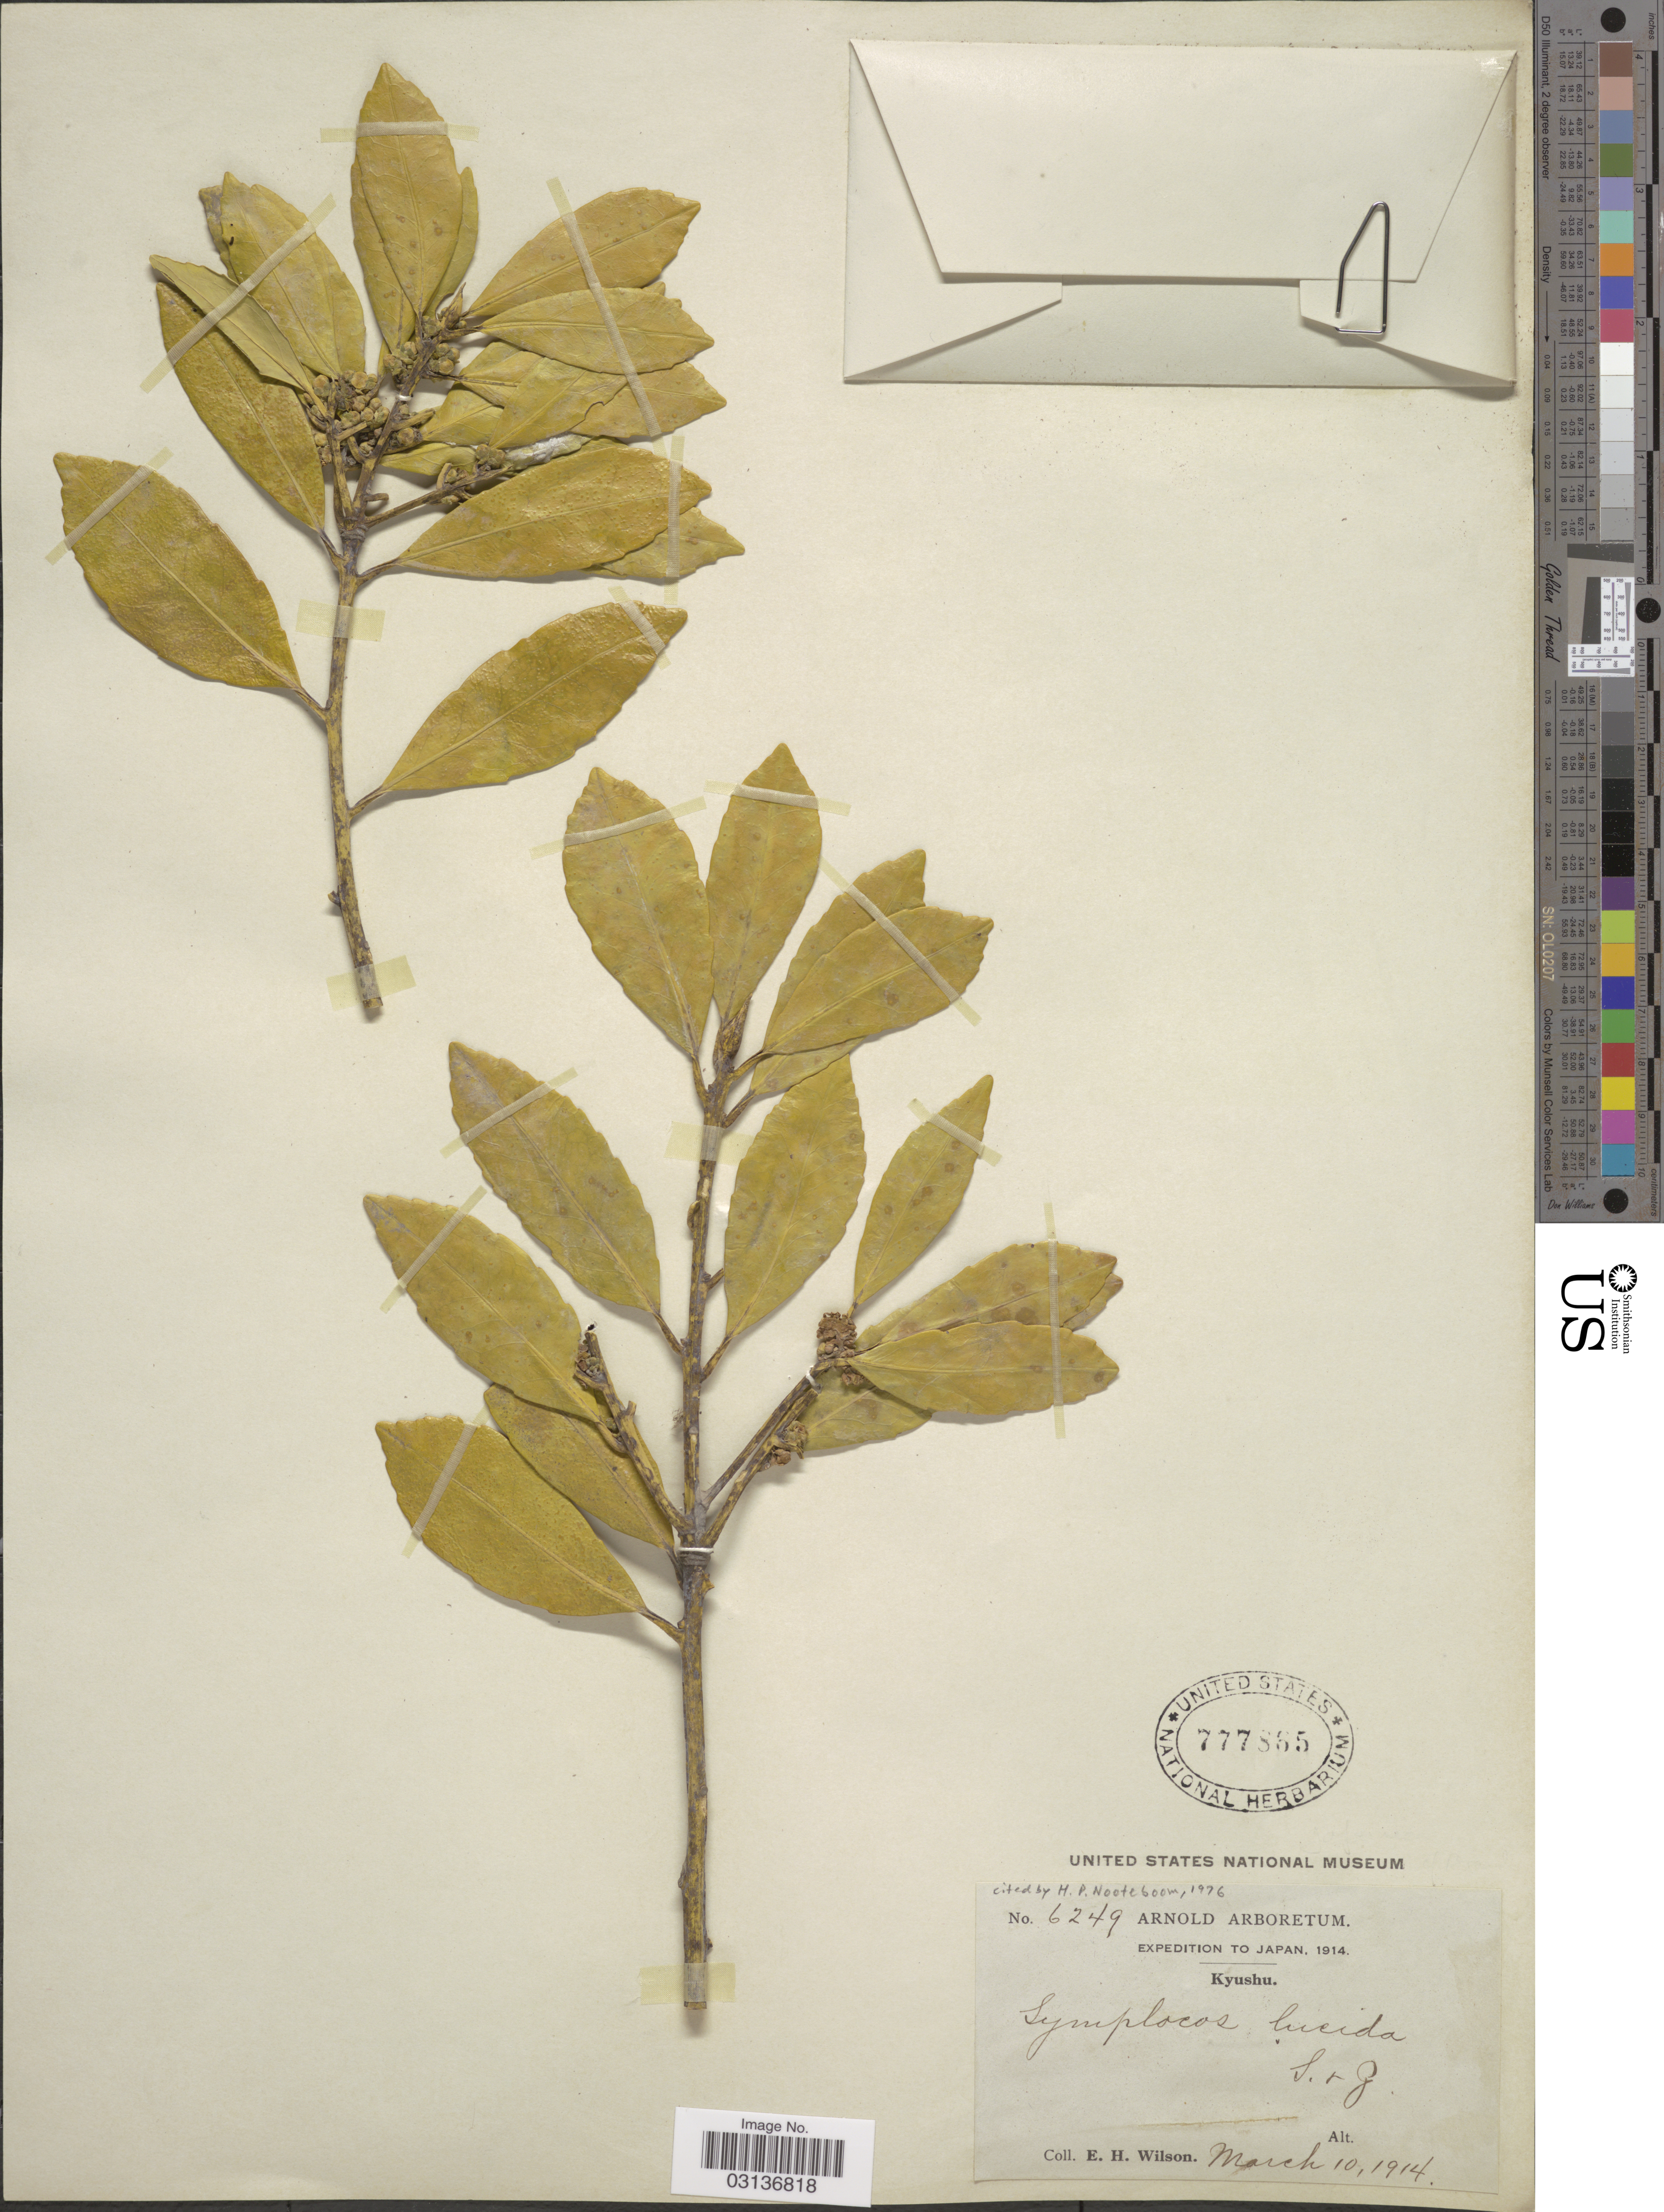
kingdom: Plantae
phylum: Tracheophyta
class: Magnoliopsida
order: Ericales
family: Symplocaceae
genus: Symplocos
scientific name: Symplocos lucida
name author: (Thurb.) Siebold & Zucc.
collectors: E. Wilson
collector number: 6249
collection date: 1914-03-10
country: Japan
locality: Kyushu.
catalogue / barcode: US 777865